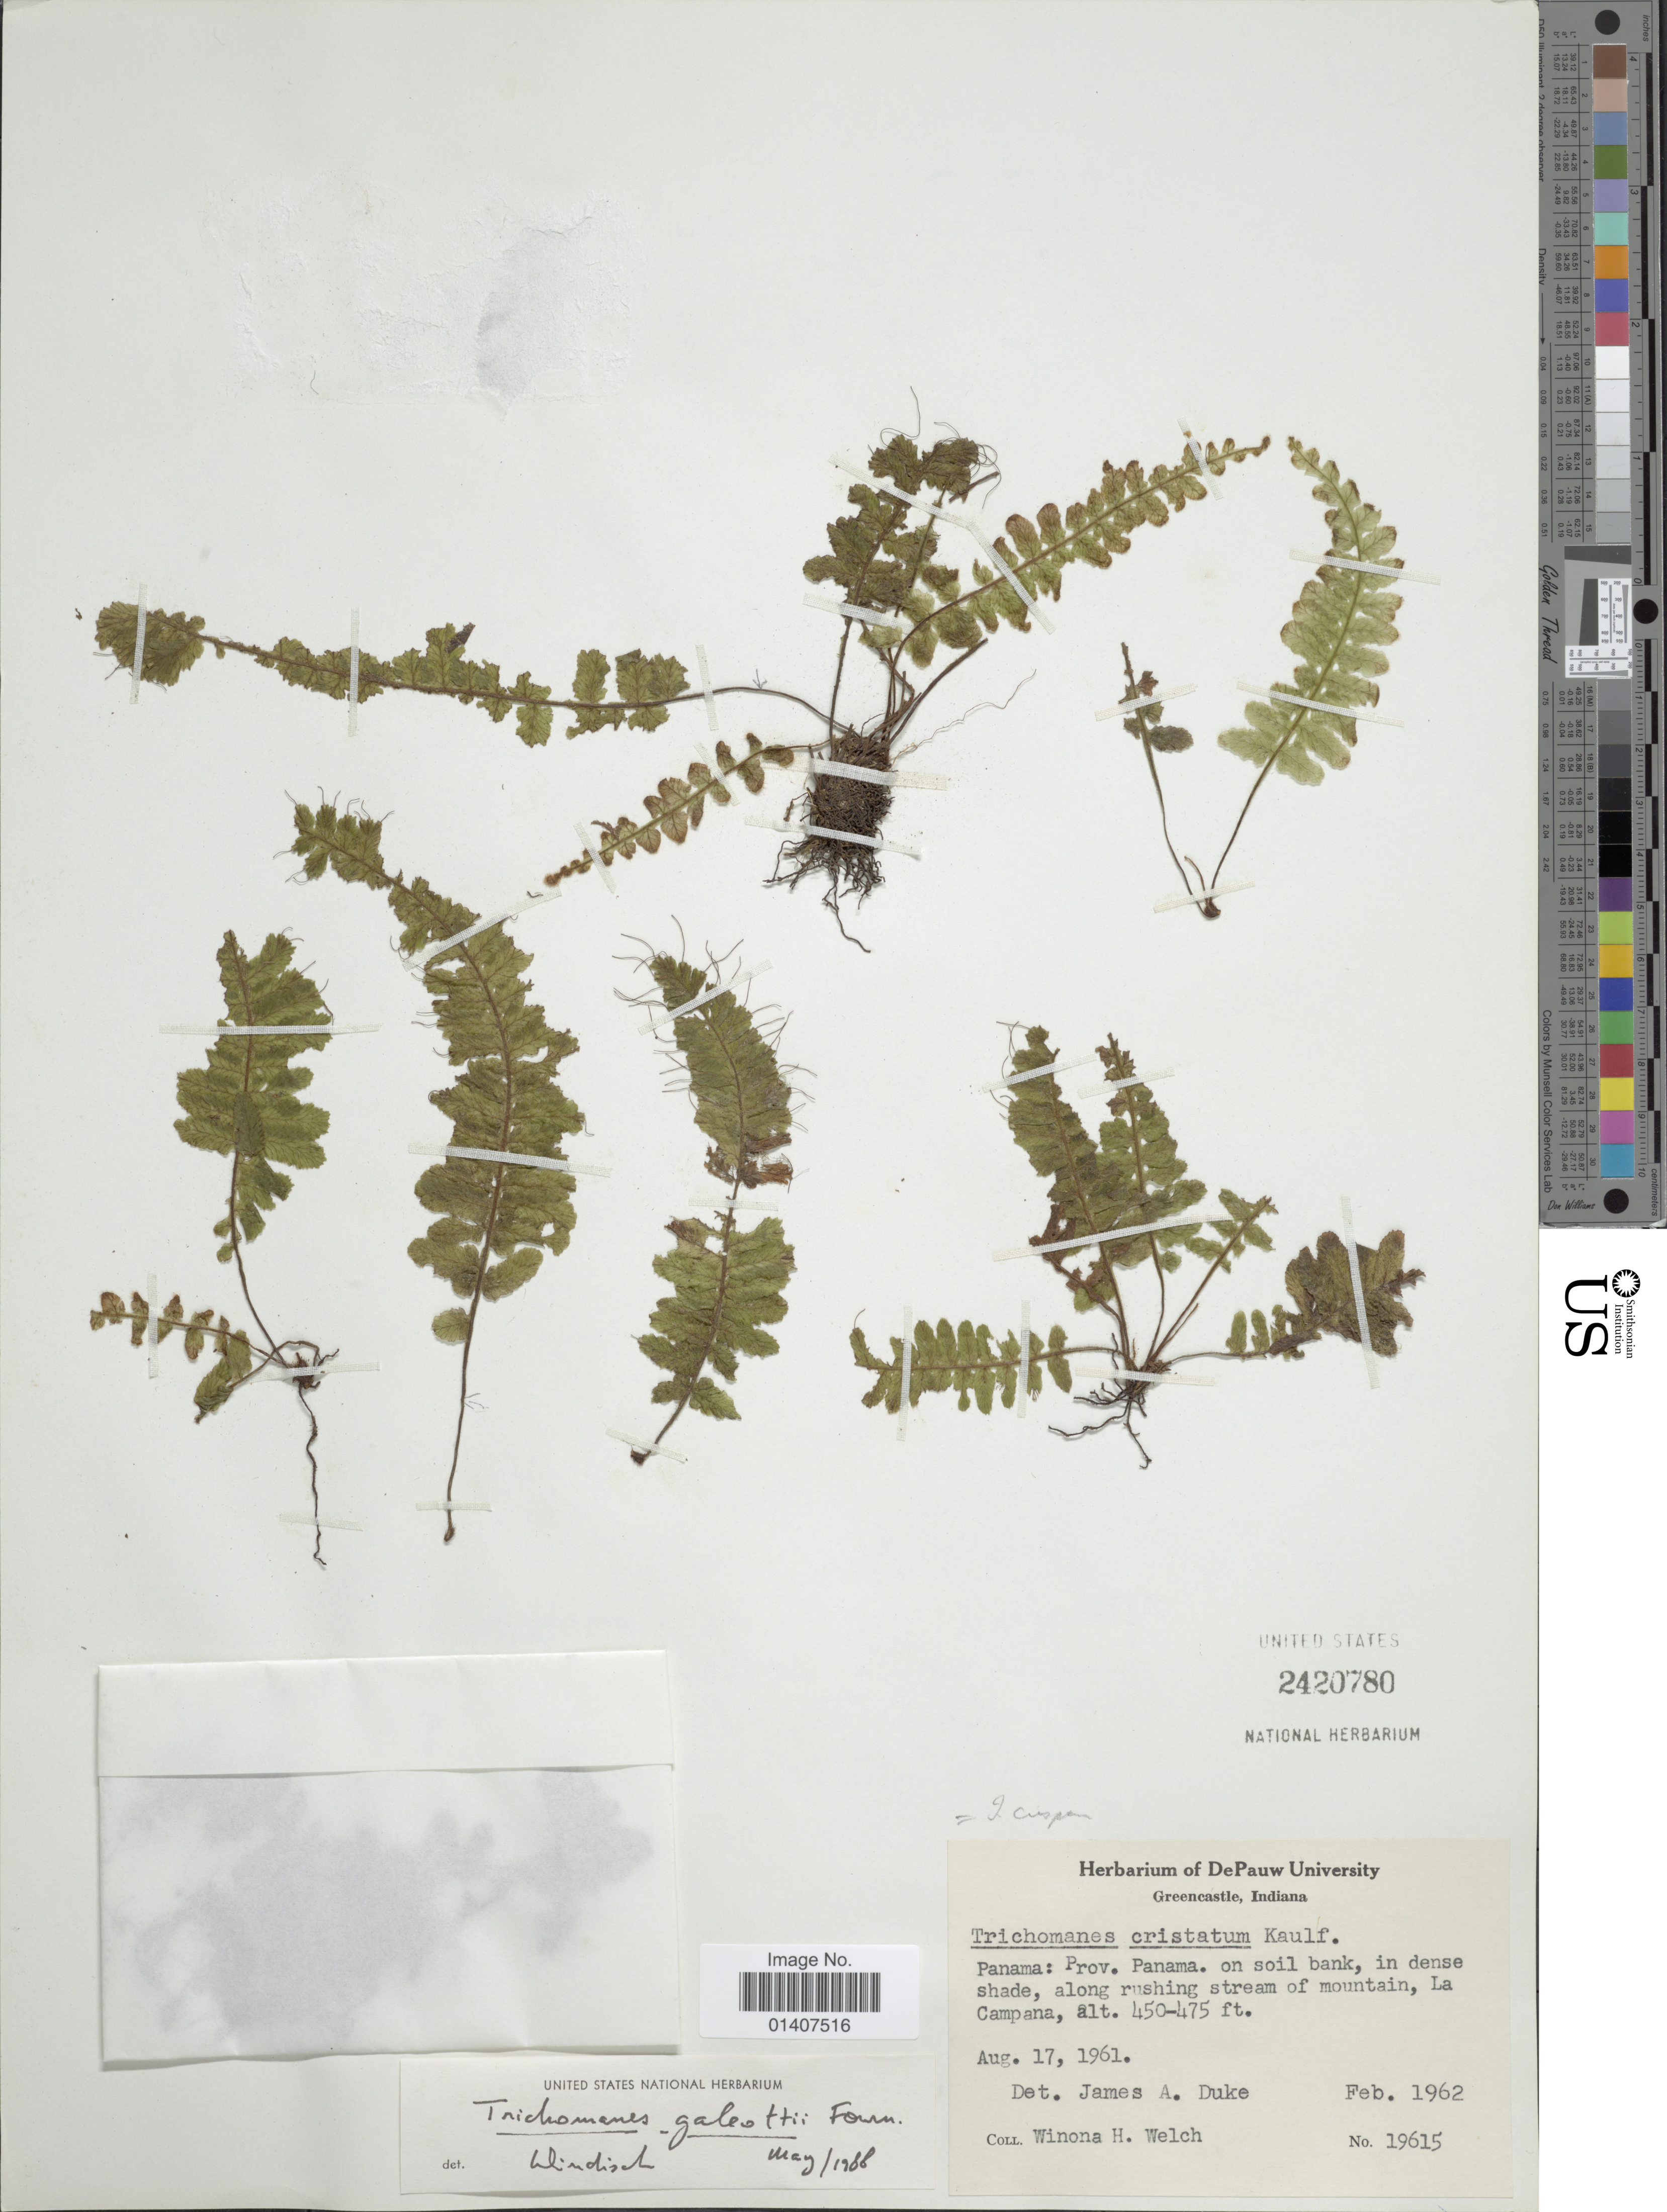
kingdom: Plantae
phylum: Tracheophyta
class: Polypodiopsida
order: Hymenophyllales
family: Hymenophyllaceae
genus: Trichomanes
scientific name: Trichomanes galeottii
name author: E. Fourn.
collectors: W. H. Welch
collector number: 19615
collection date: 1961-08-17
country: Panama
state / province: Panamá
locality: Panama: prov. Panama, on soil bank in dense shade, along rushuing stream of Mountain, La Campana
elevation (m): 137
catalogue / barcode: US 2420780